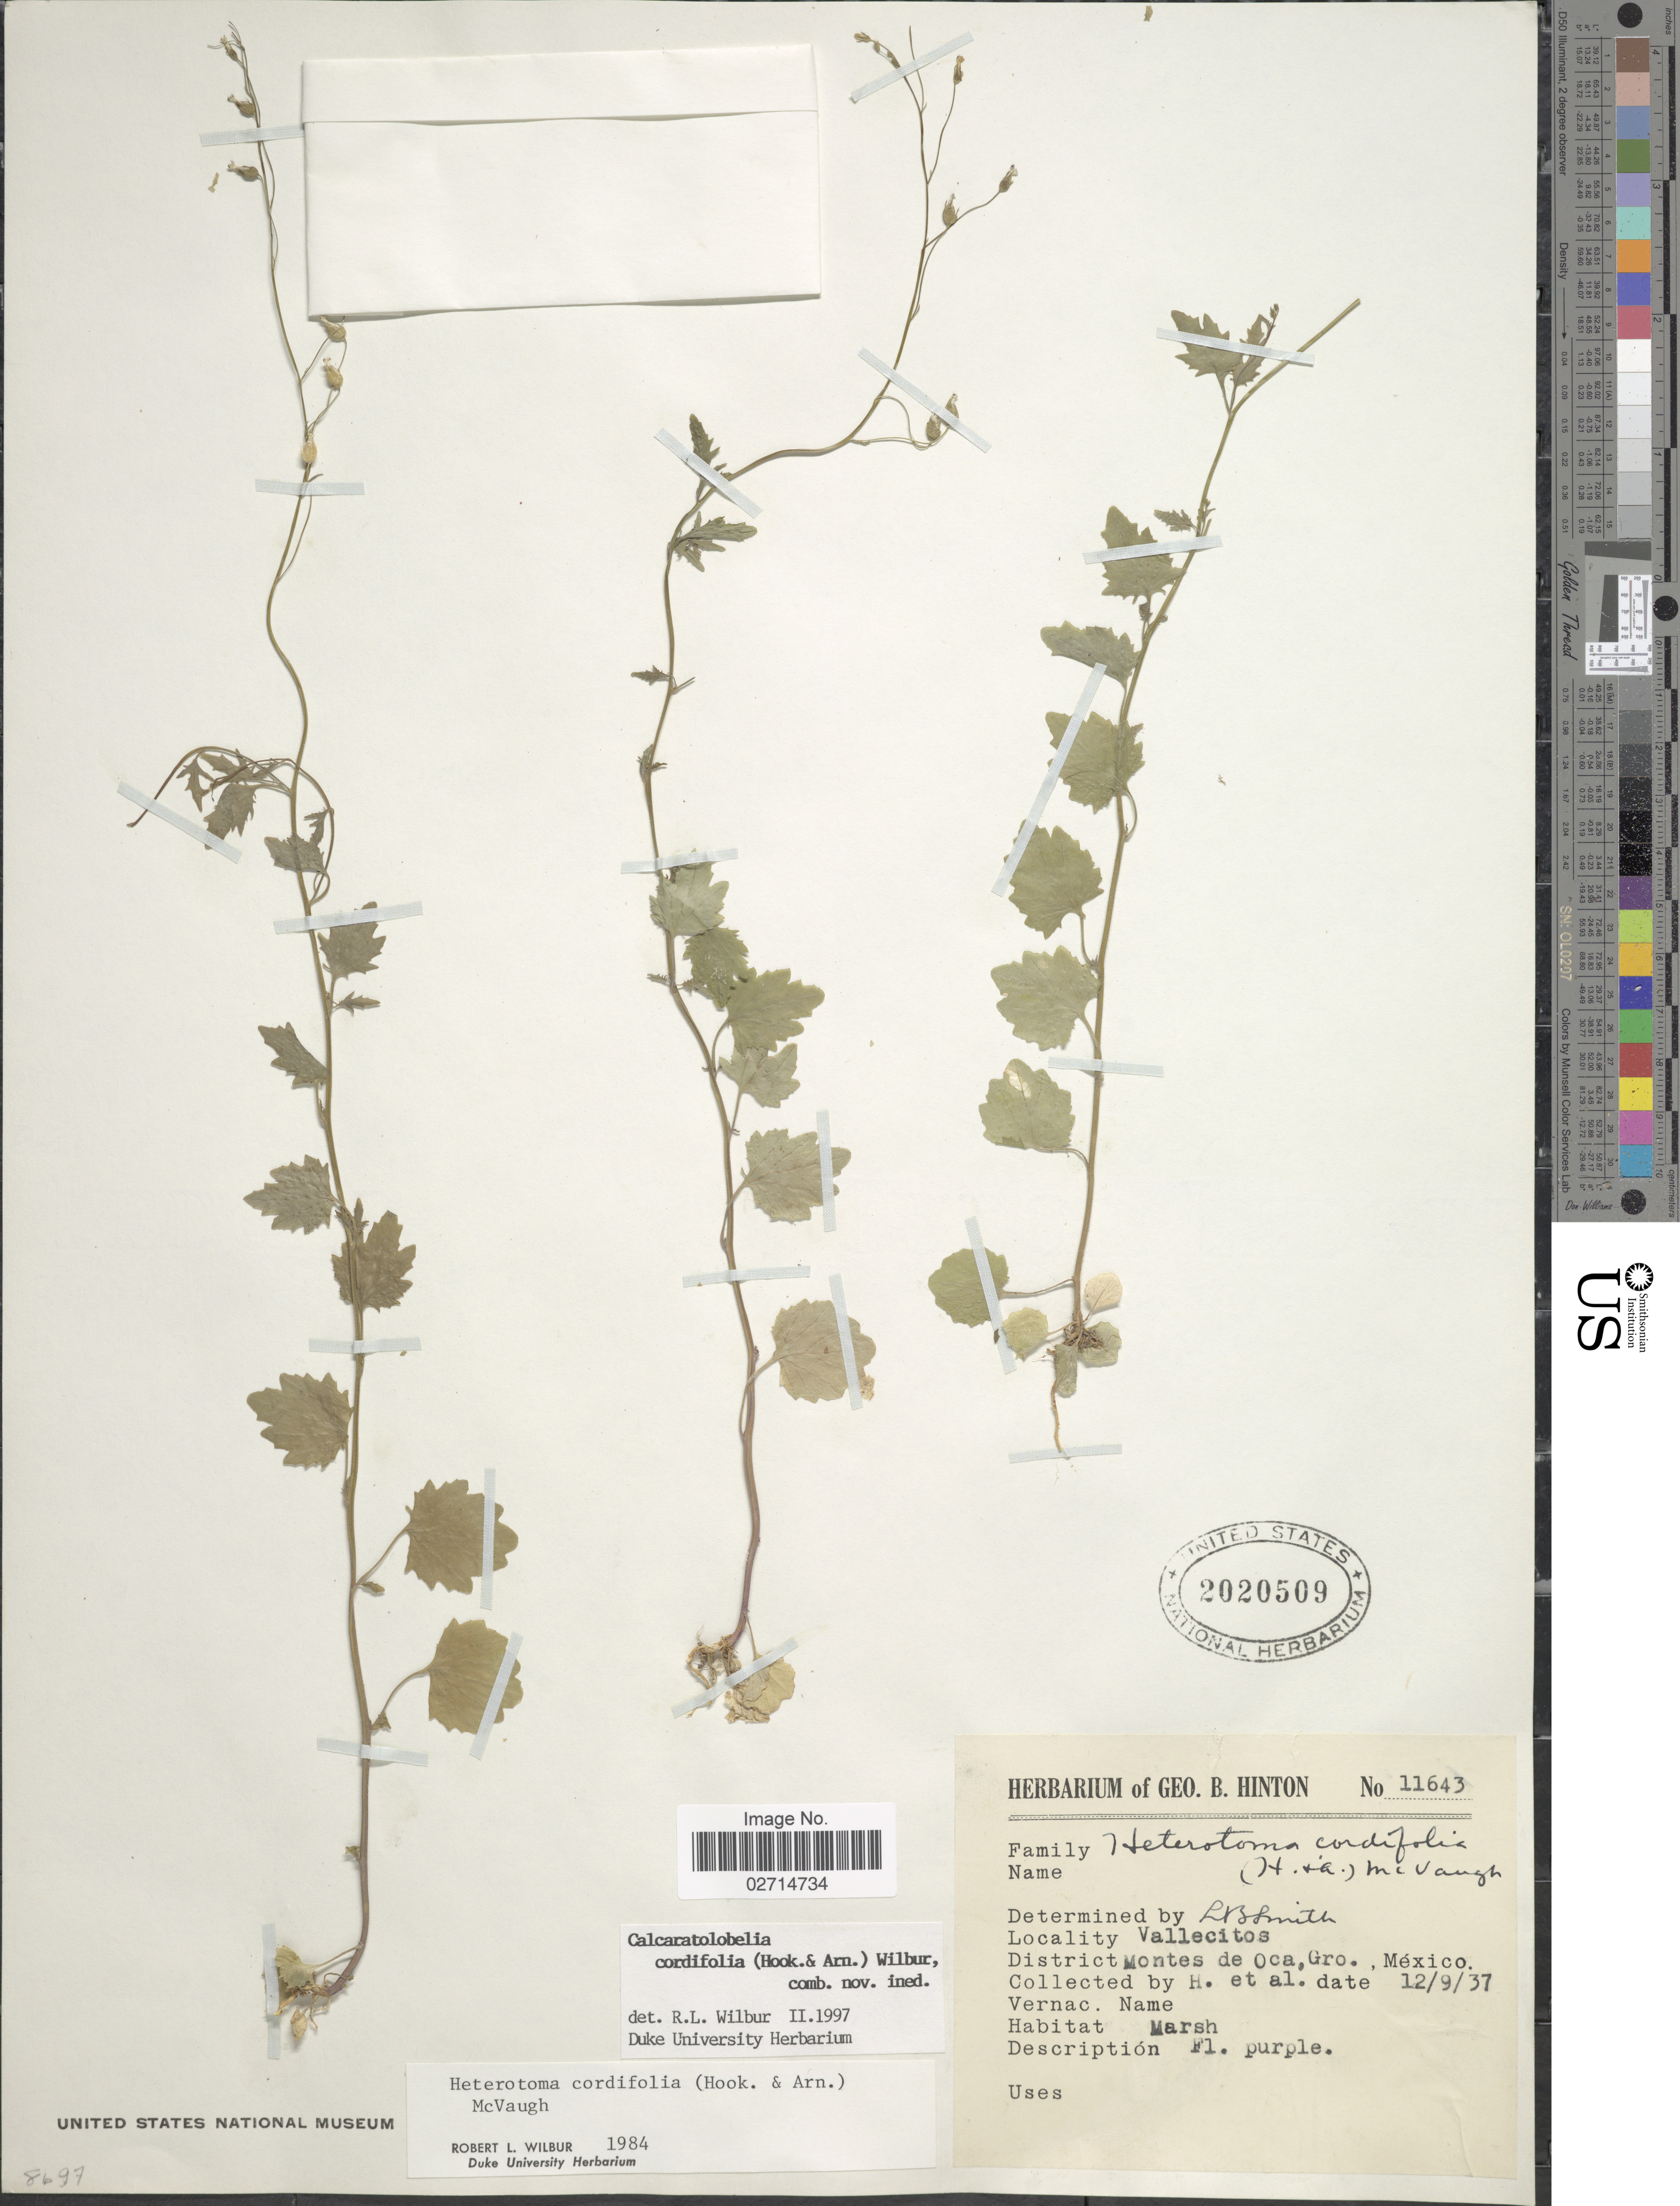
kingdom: Plantae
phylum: Tracheophyta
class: Magnoliopsida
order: Asterales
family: Campanulaceae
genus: Lobelia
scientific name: Lobelia cordifolia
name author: Hook. & Arn.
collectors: G. B. Hinton & et al.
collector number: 11643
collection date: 1937-12-09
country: Mexico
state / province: Guerrero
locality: Vallecitos. District: Montes de Oca, Gro.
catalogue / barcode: US 2020509